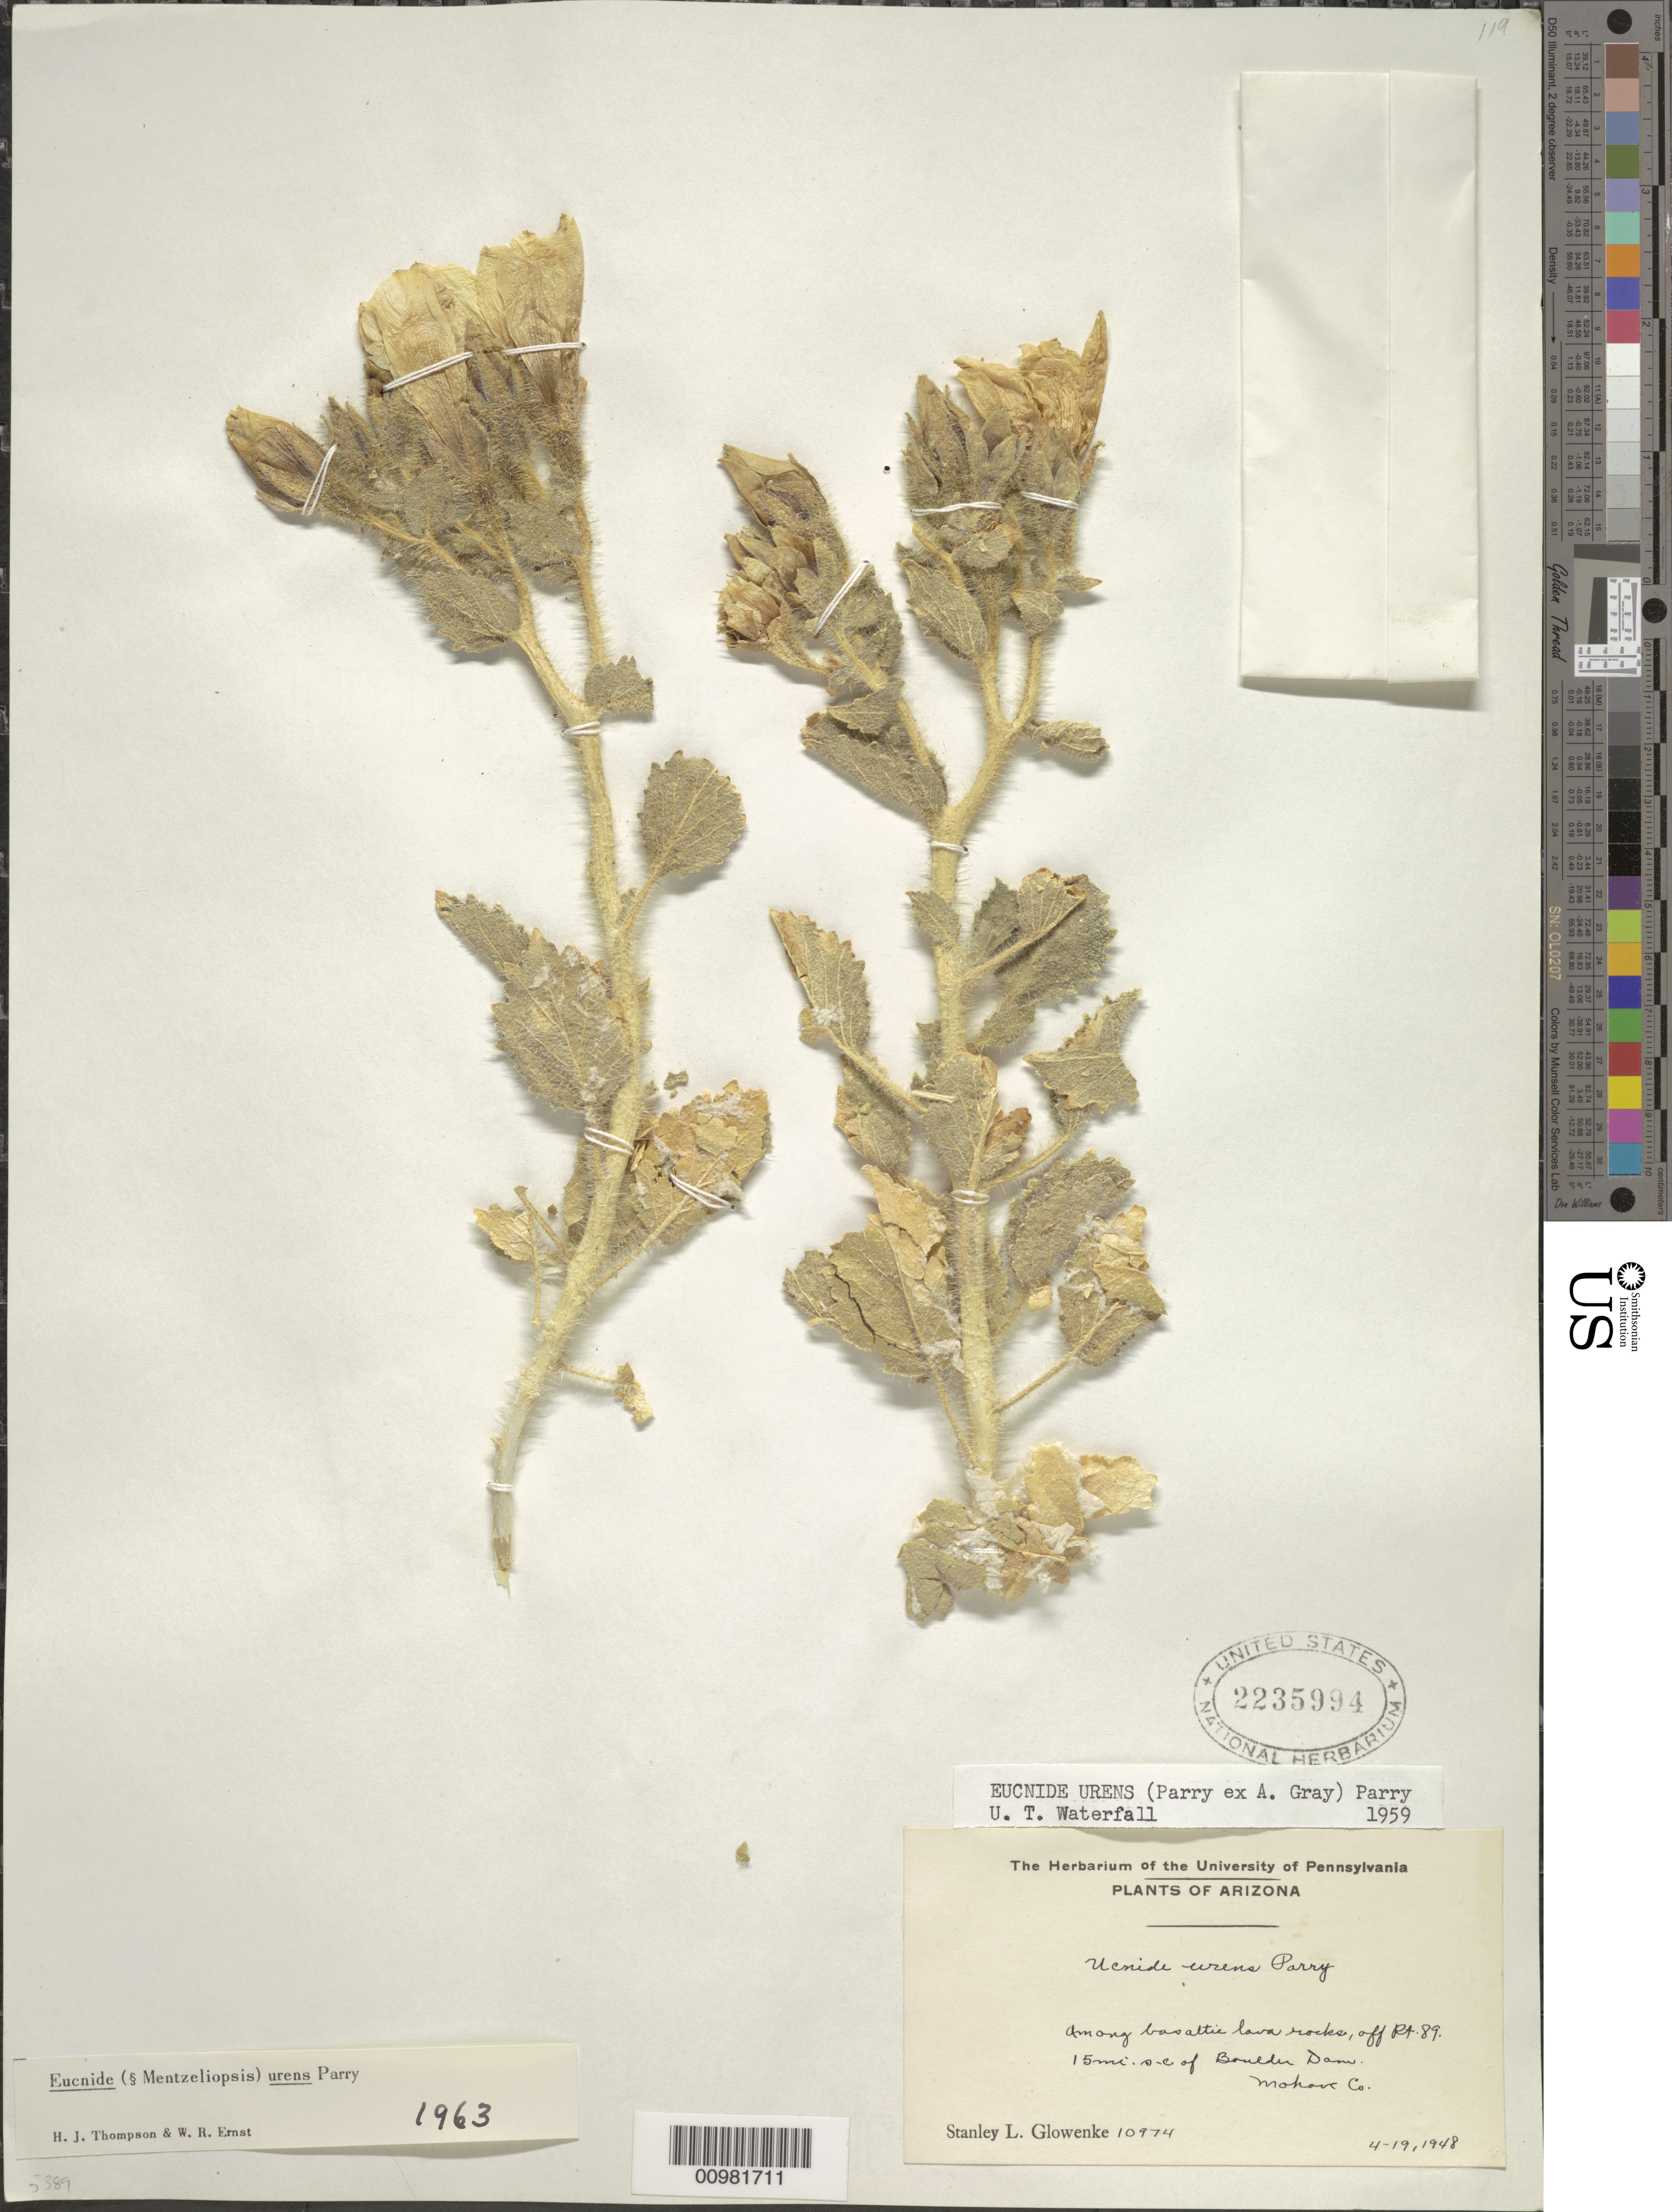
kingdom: Plantae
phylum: Tracheophyta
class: Magnoliopsida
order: Cornales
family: Loasaceae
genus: Eucnide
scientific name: Eucnide urens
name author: (Parry ex A. Gray) Parry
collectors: S. Glowenke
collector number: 10947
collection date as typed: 19 Apr 1948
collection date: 1948-04-19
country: United States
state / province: Arizona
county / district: Mohave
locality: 15 mi. SE of Boulder Dam; off Rt. 89, among basaltie lava rocks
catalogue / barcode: US 2235994